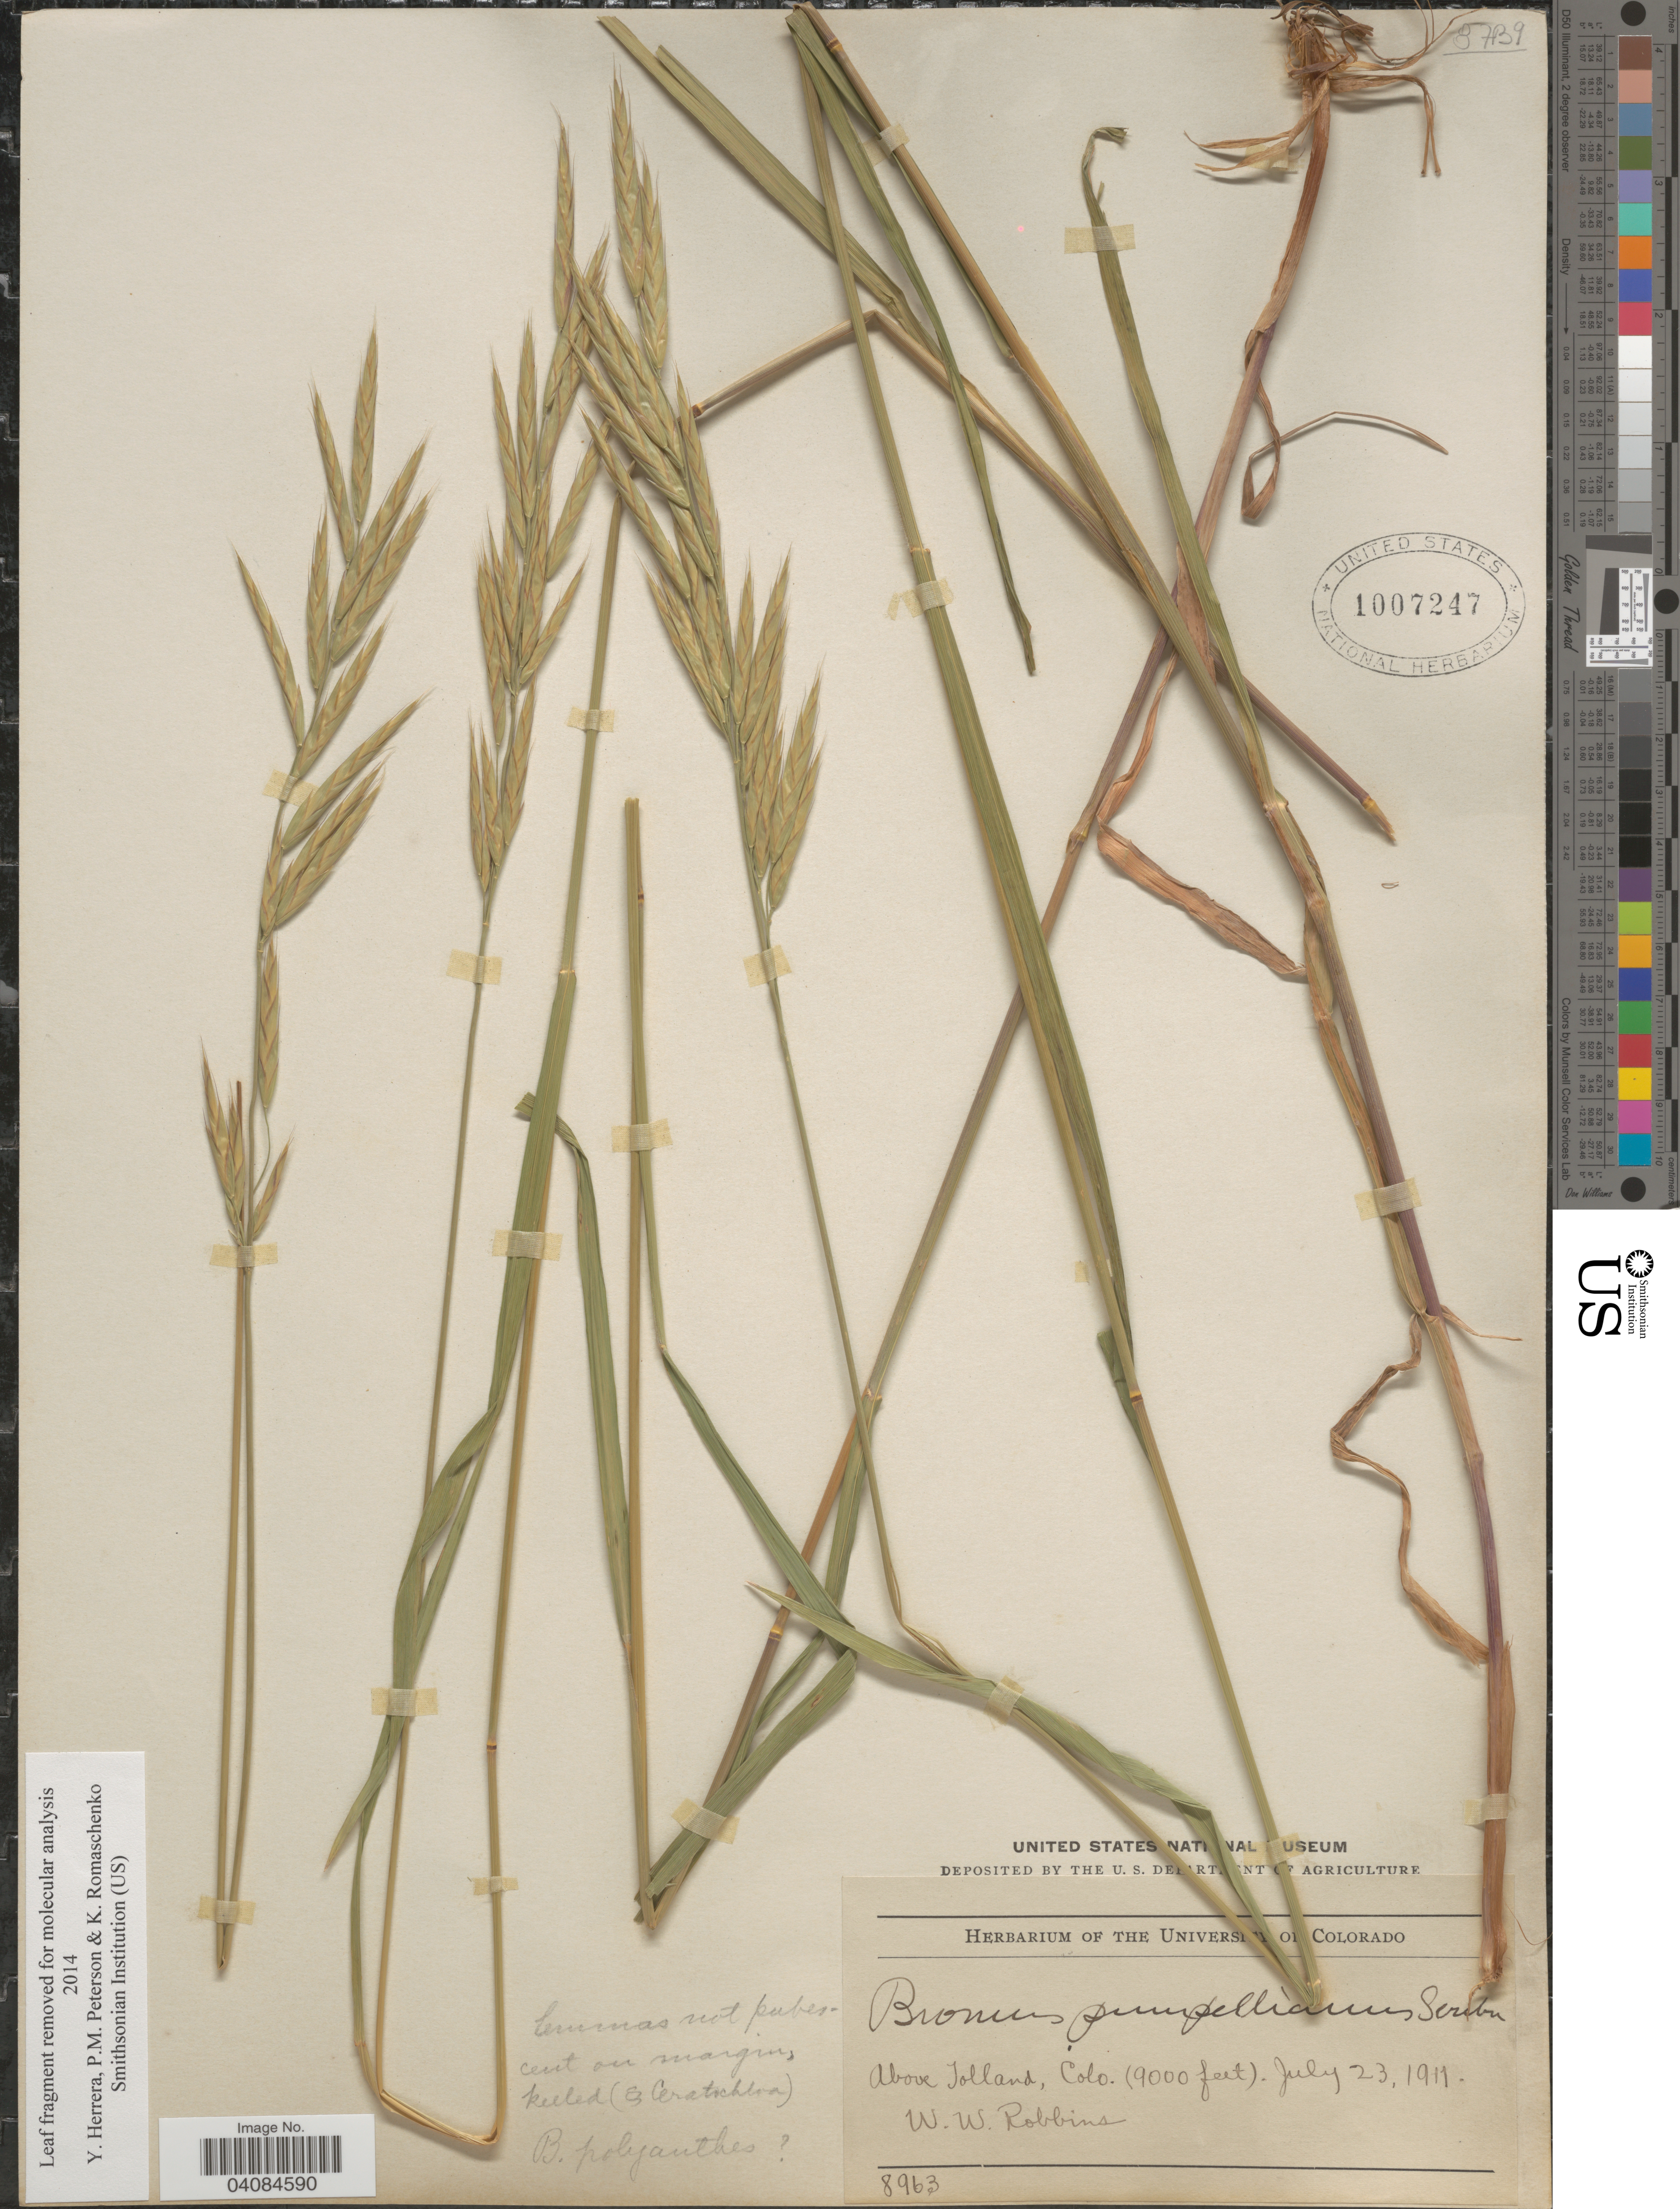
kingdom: Plantae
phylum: Tracheophyta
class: Liliopsida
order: Poales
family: Poaceae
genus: Bromus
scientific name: Bromus pumpellianus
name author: Scribn.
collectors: W. Robbins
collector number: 8963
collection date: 1911-07-23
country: United States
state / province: Colorado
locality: Above Tolland.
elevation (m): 2743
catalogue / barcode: US 1007247